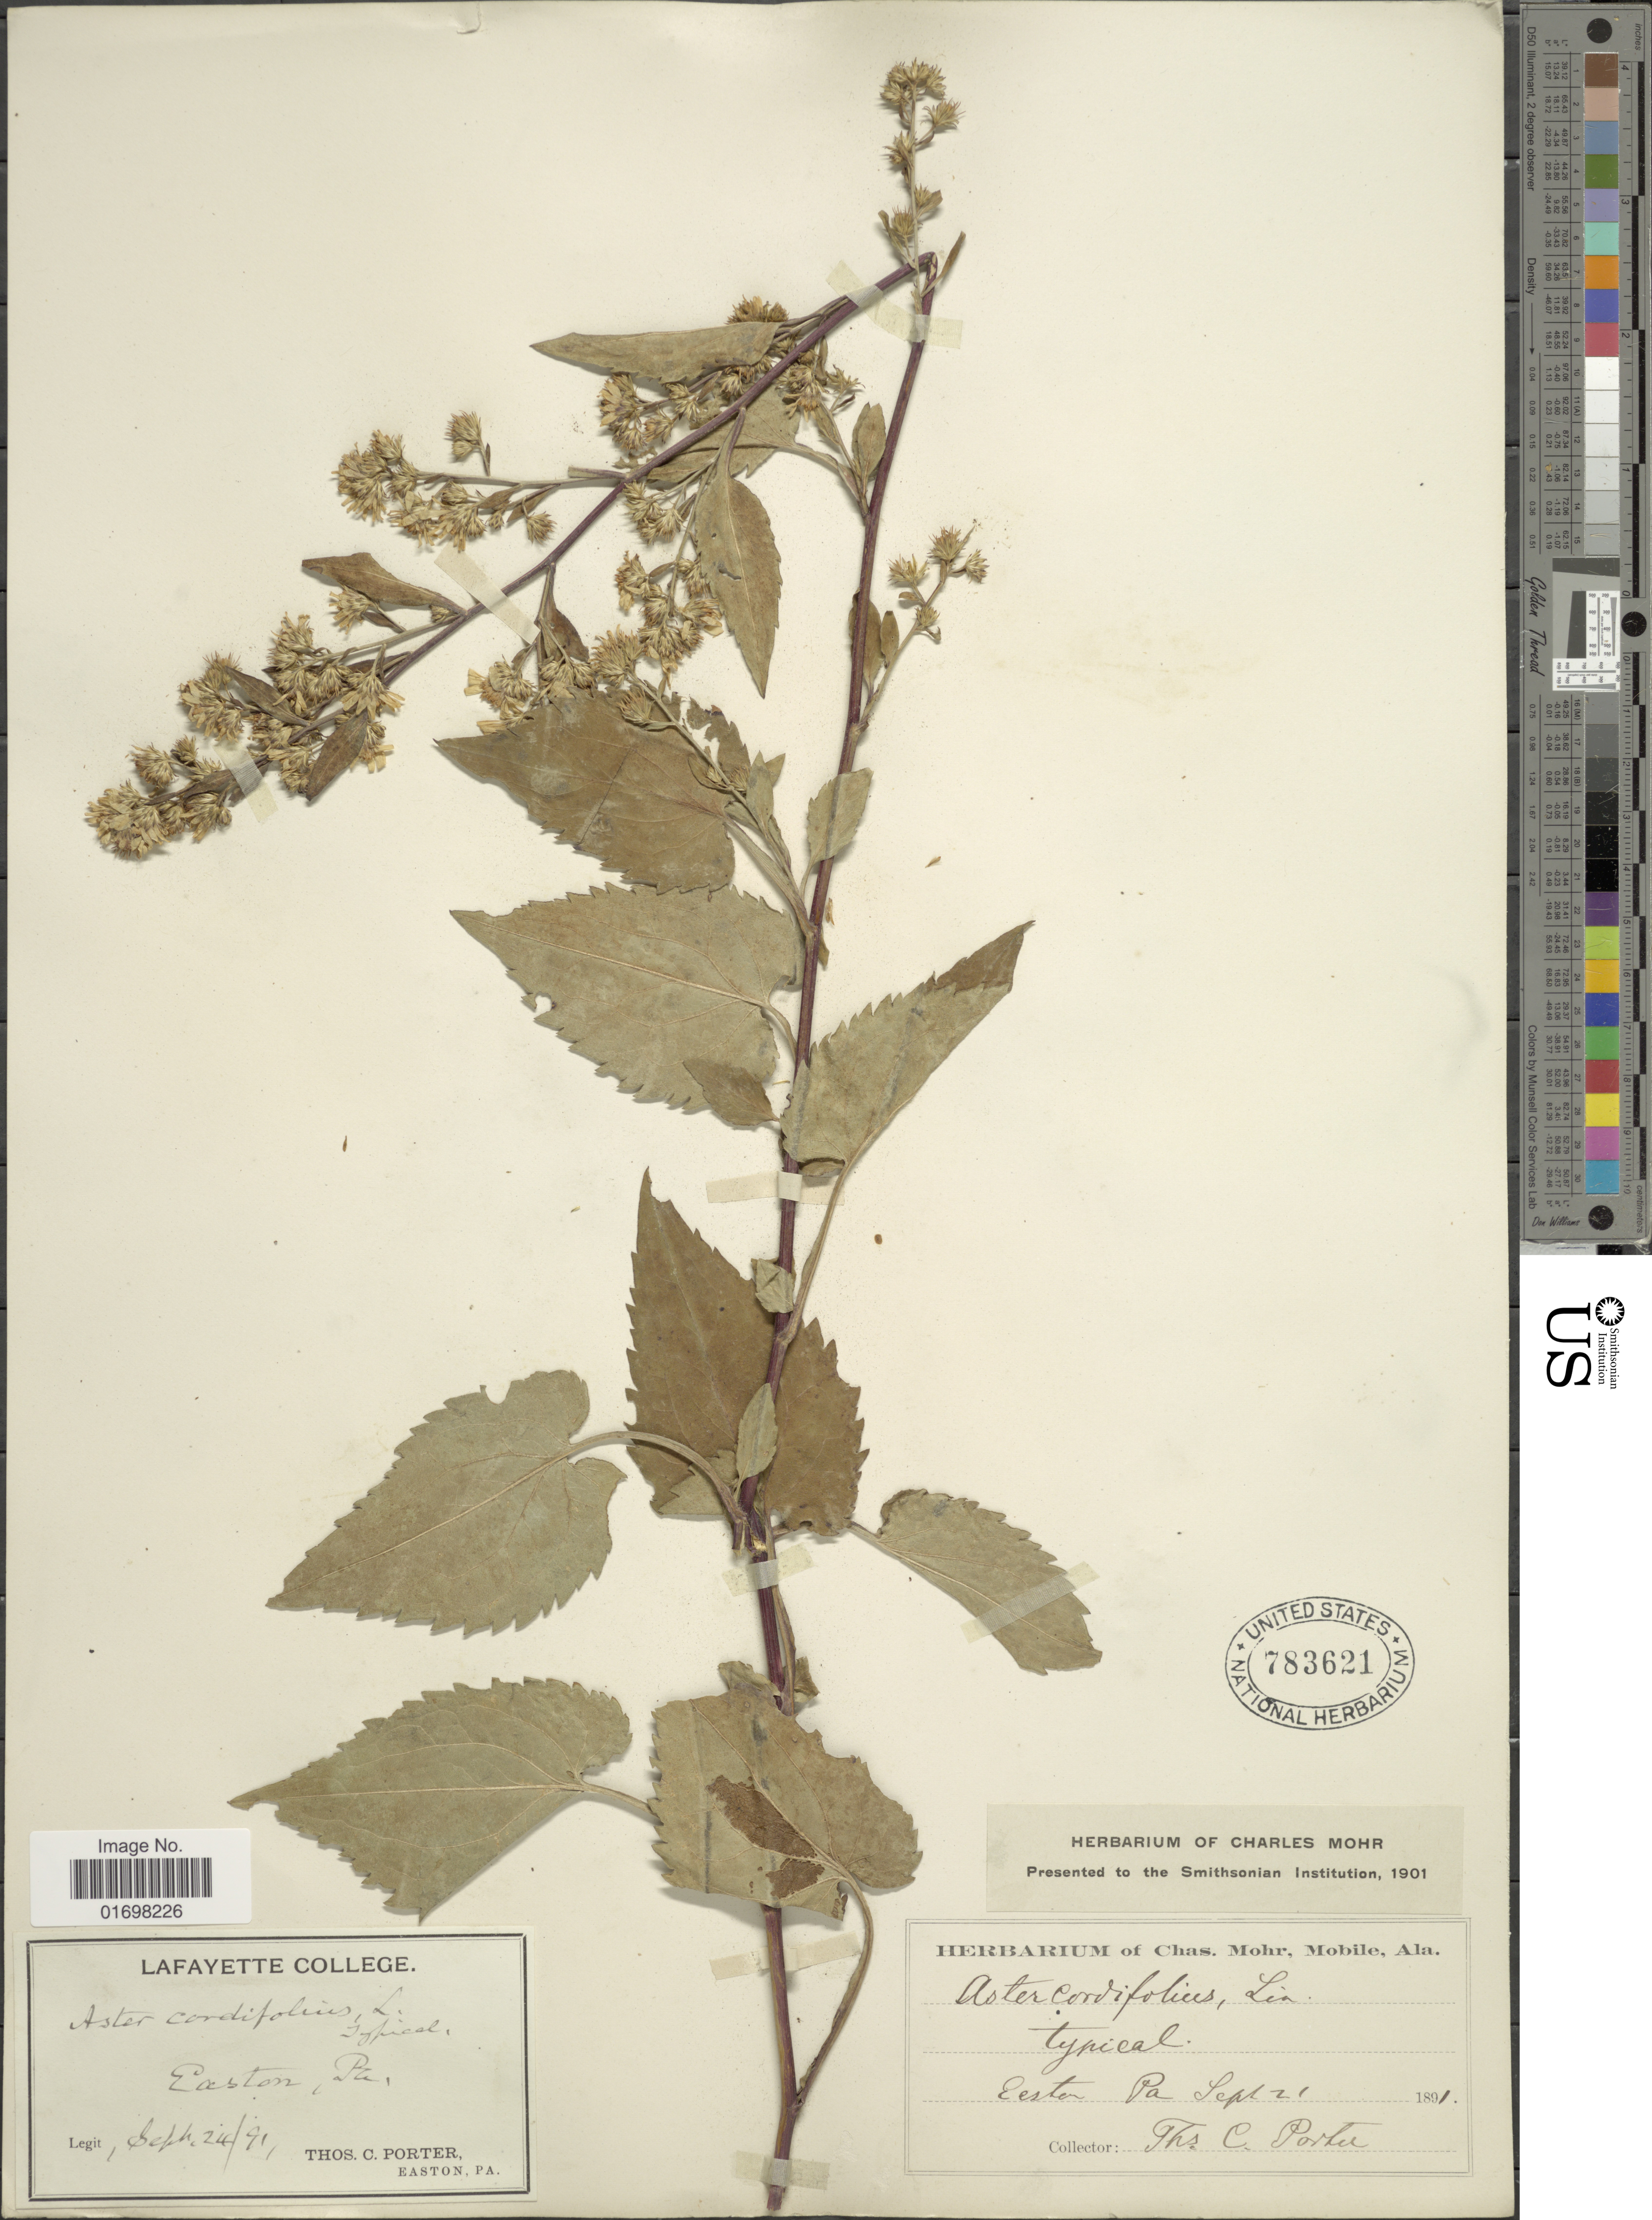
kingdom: Plantae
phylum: Tracheophyta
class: Magnoliopsida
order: Asterales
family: Asteraceae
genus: Symphyotrichum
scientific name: Symphyotrichum cordifolium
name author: (L.) G.L. Nesom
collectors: T. C. Porter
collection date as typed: Transcribed d/m/y: 24/9/91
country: United States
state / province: Pennsylvania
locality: Easton, Pa.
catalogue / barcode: US 783621